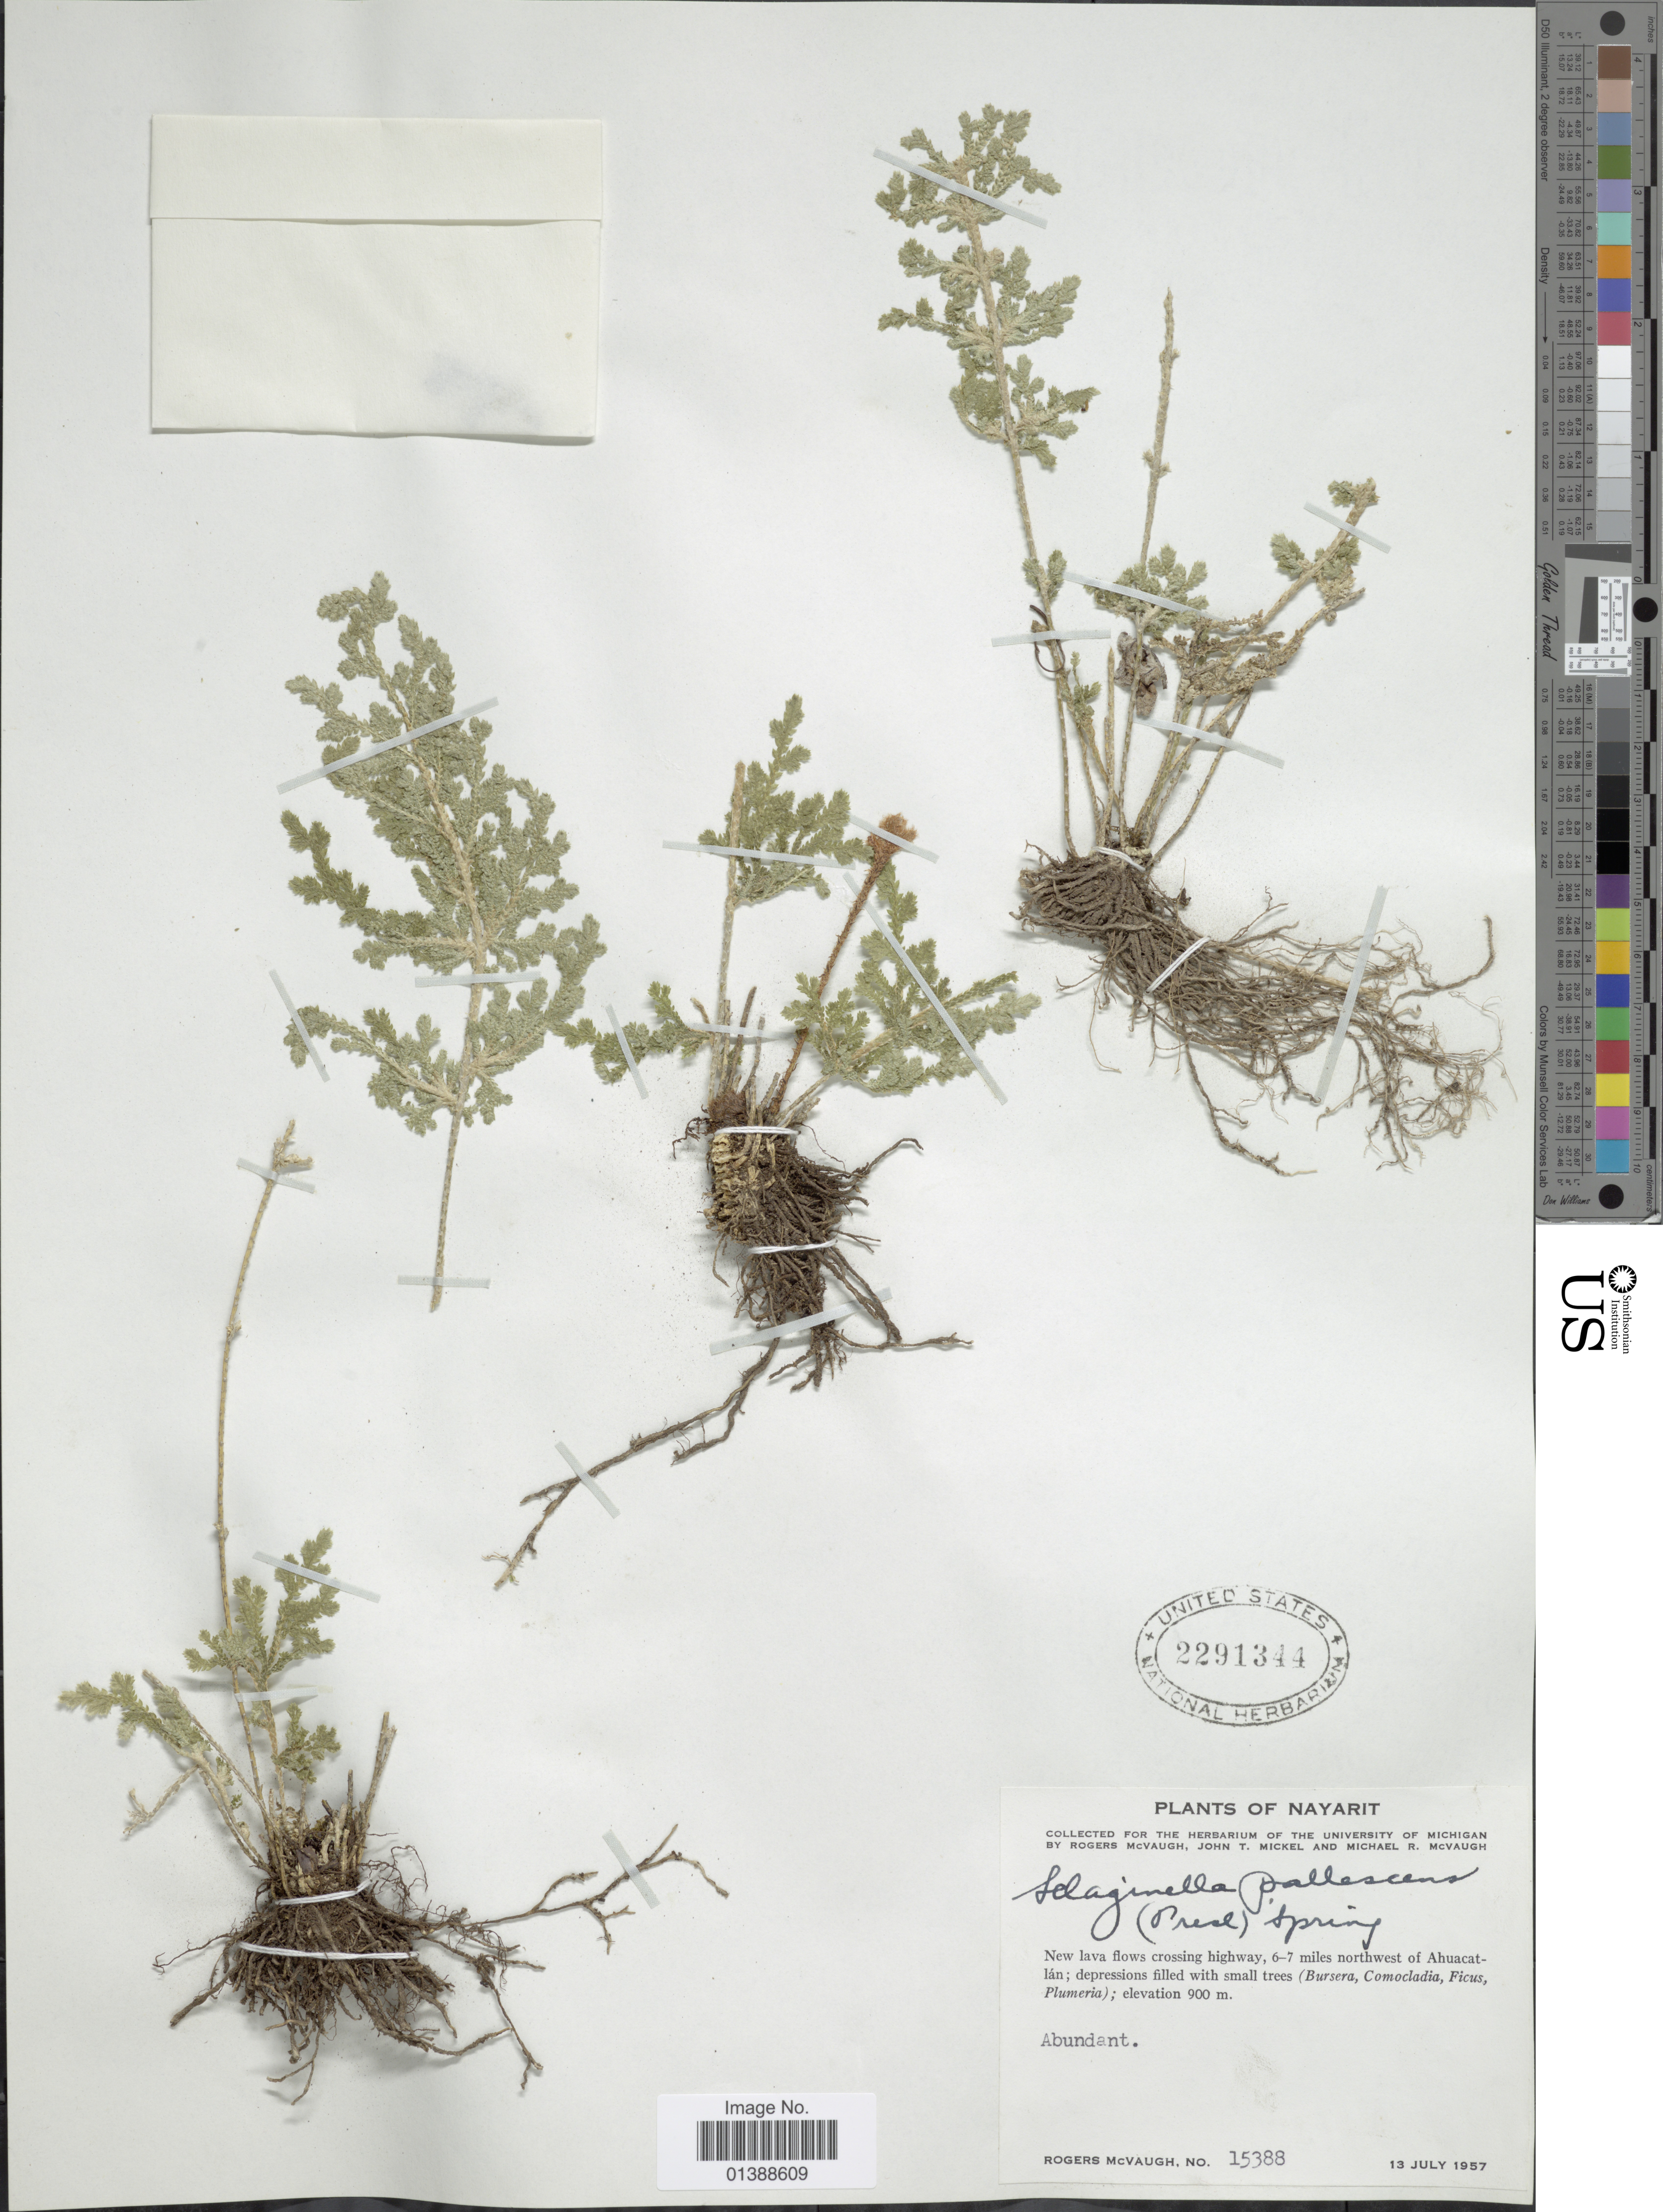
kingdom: Plantae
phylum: Tracheophyta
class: Lycopodiopsida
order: Selaginellales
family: Selaginellaceae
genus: Selaginella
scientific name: Selaginella pallescens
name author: (C. Presl) Spring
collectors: R. McVaugh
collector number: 15388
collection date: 1957-07-13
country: Mexico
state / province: Nayarit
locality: New lava flows crossing highway, 6-7 miles northwest of Ahuacatlán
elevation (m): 900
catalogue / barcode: US 2291344